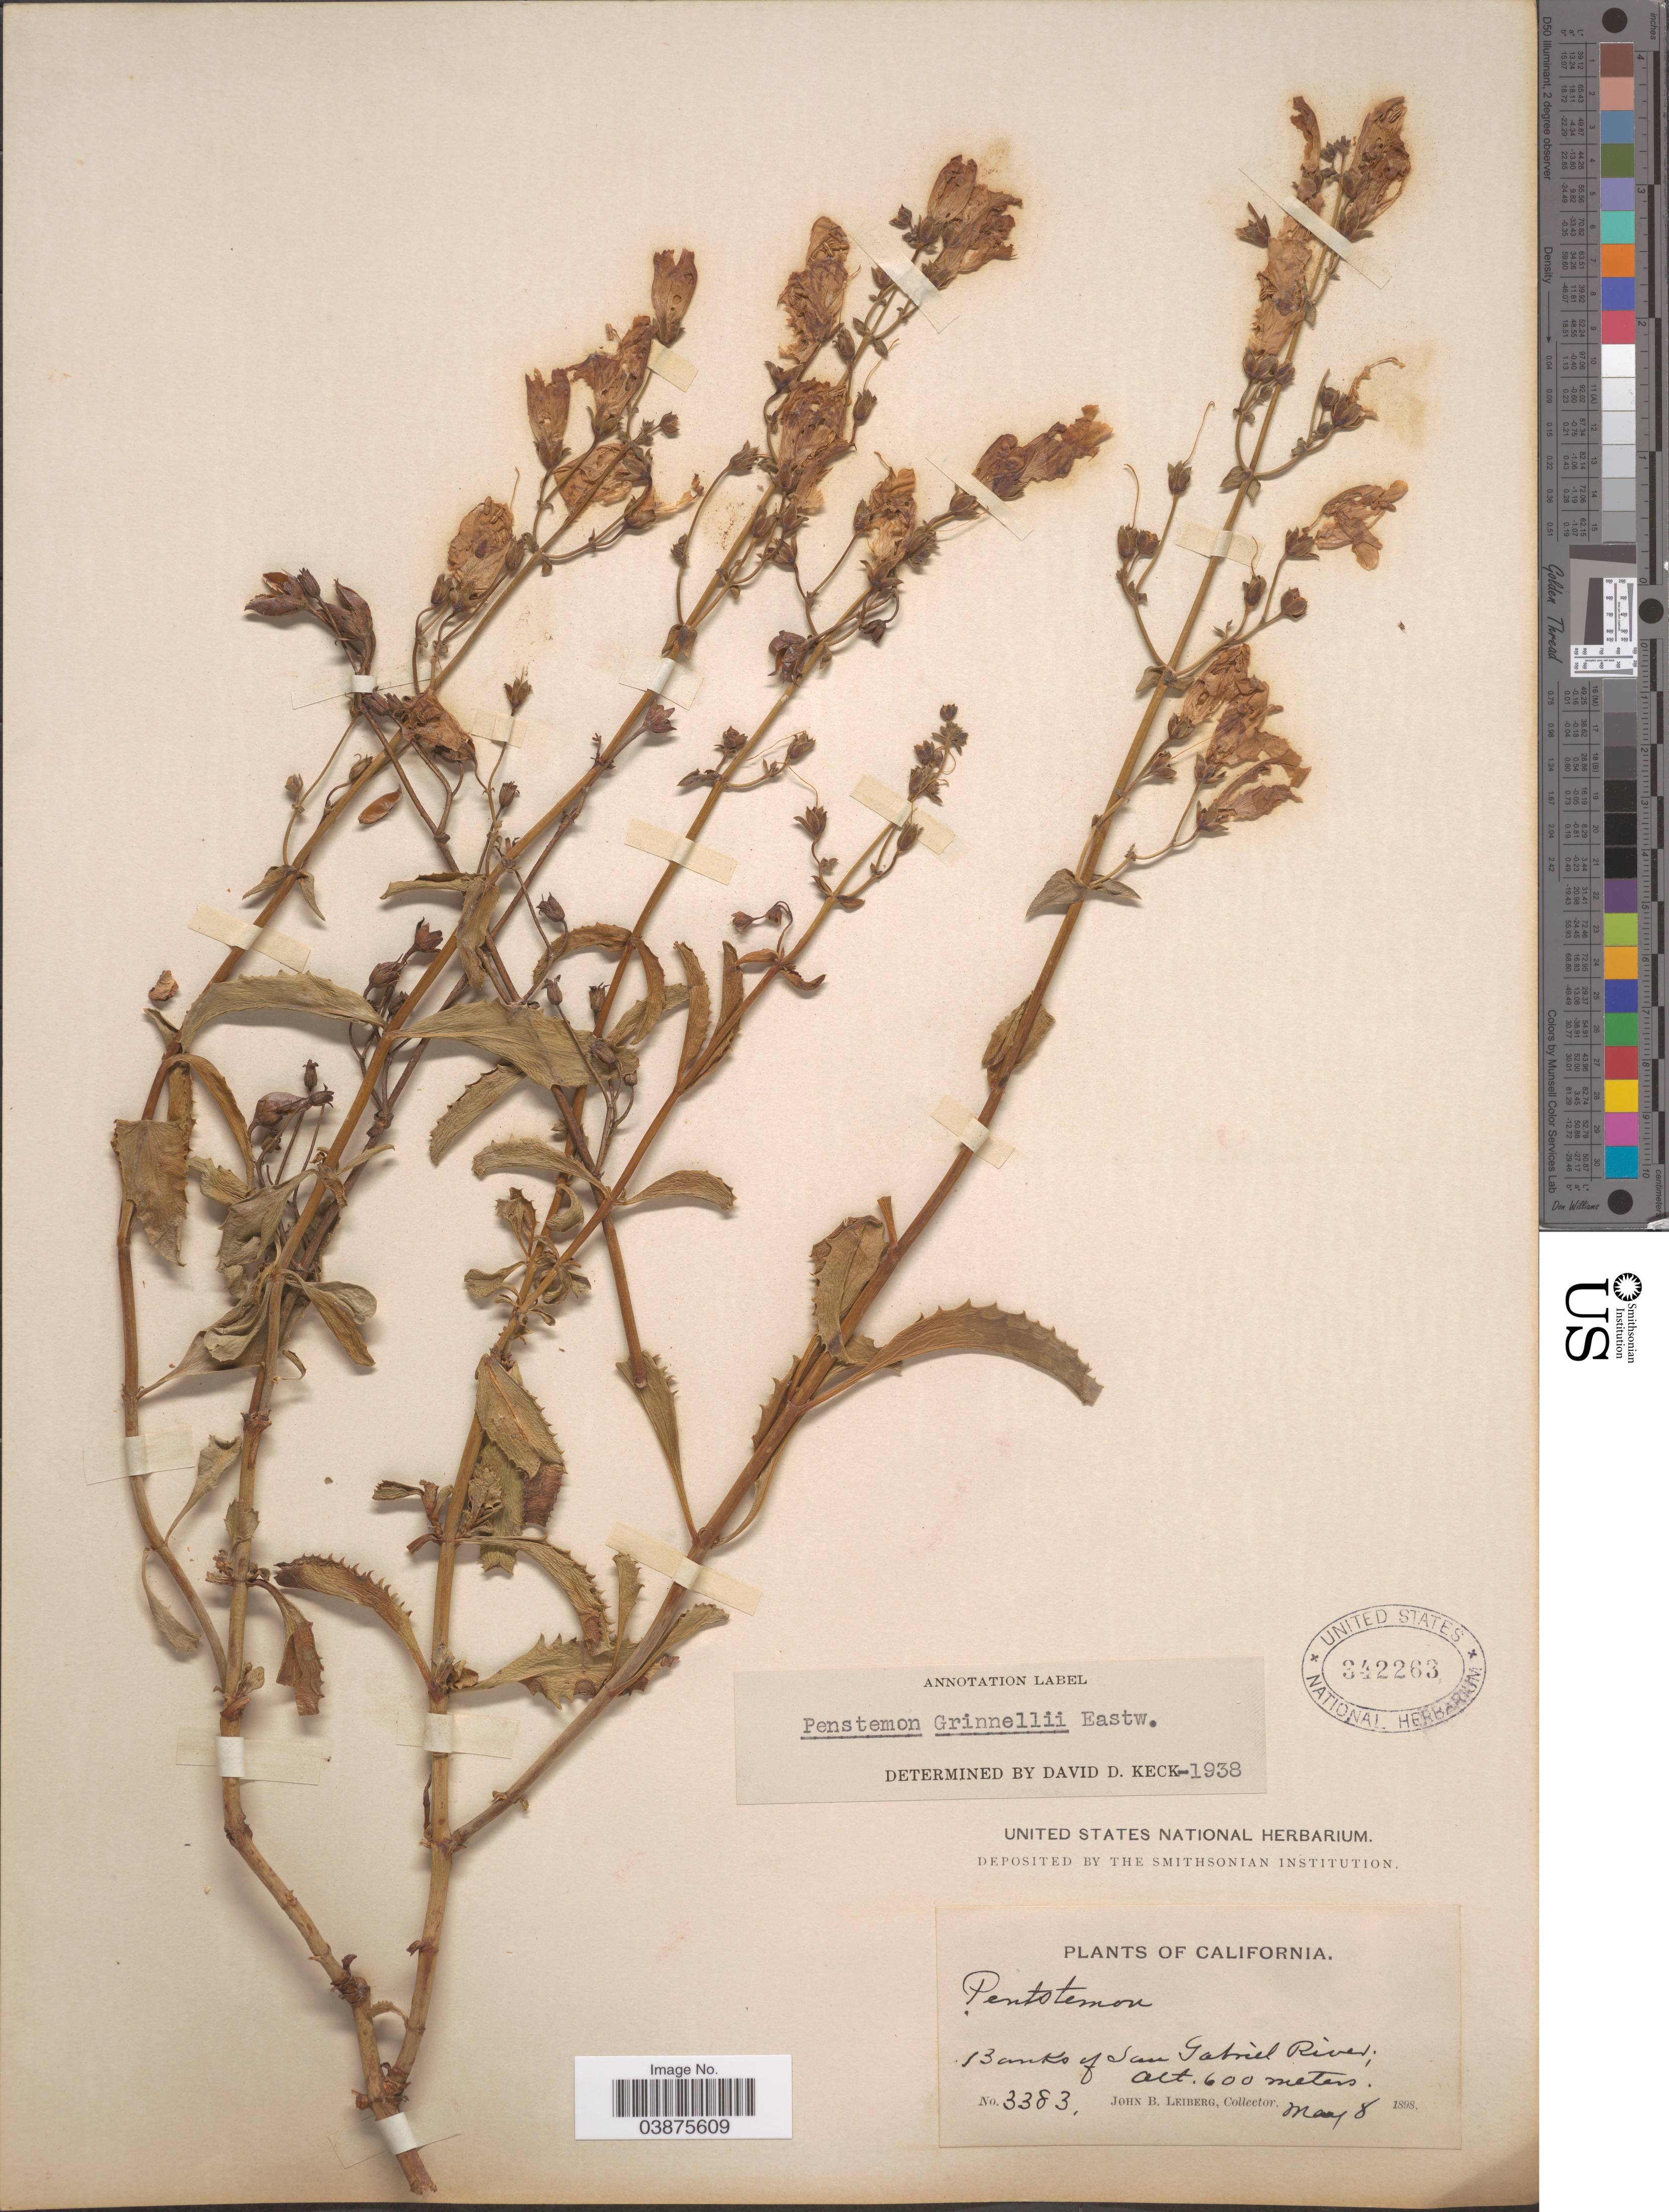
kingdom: Plantae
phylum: Tracheophyta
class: Magnoliopsida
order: Lamiales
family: Plantaginaceae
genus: Penstemon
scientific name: Penstemon grinnellii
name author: Eastw.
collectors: J. B. Leiberg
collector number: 3383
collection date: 1898-05-08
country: United States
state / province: California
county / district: Los Angeles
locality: Banks of San Gabriel River.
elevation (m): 600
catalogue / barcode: US 342263